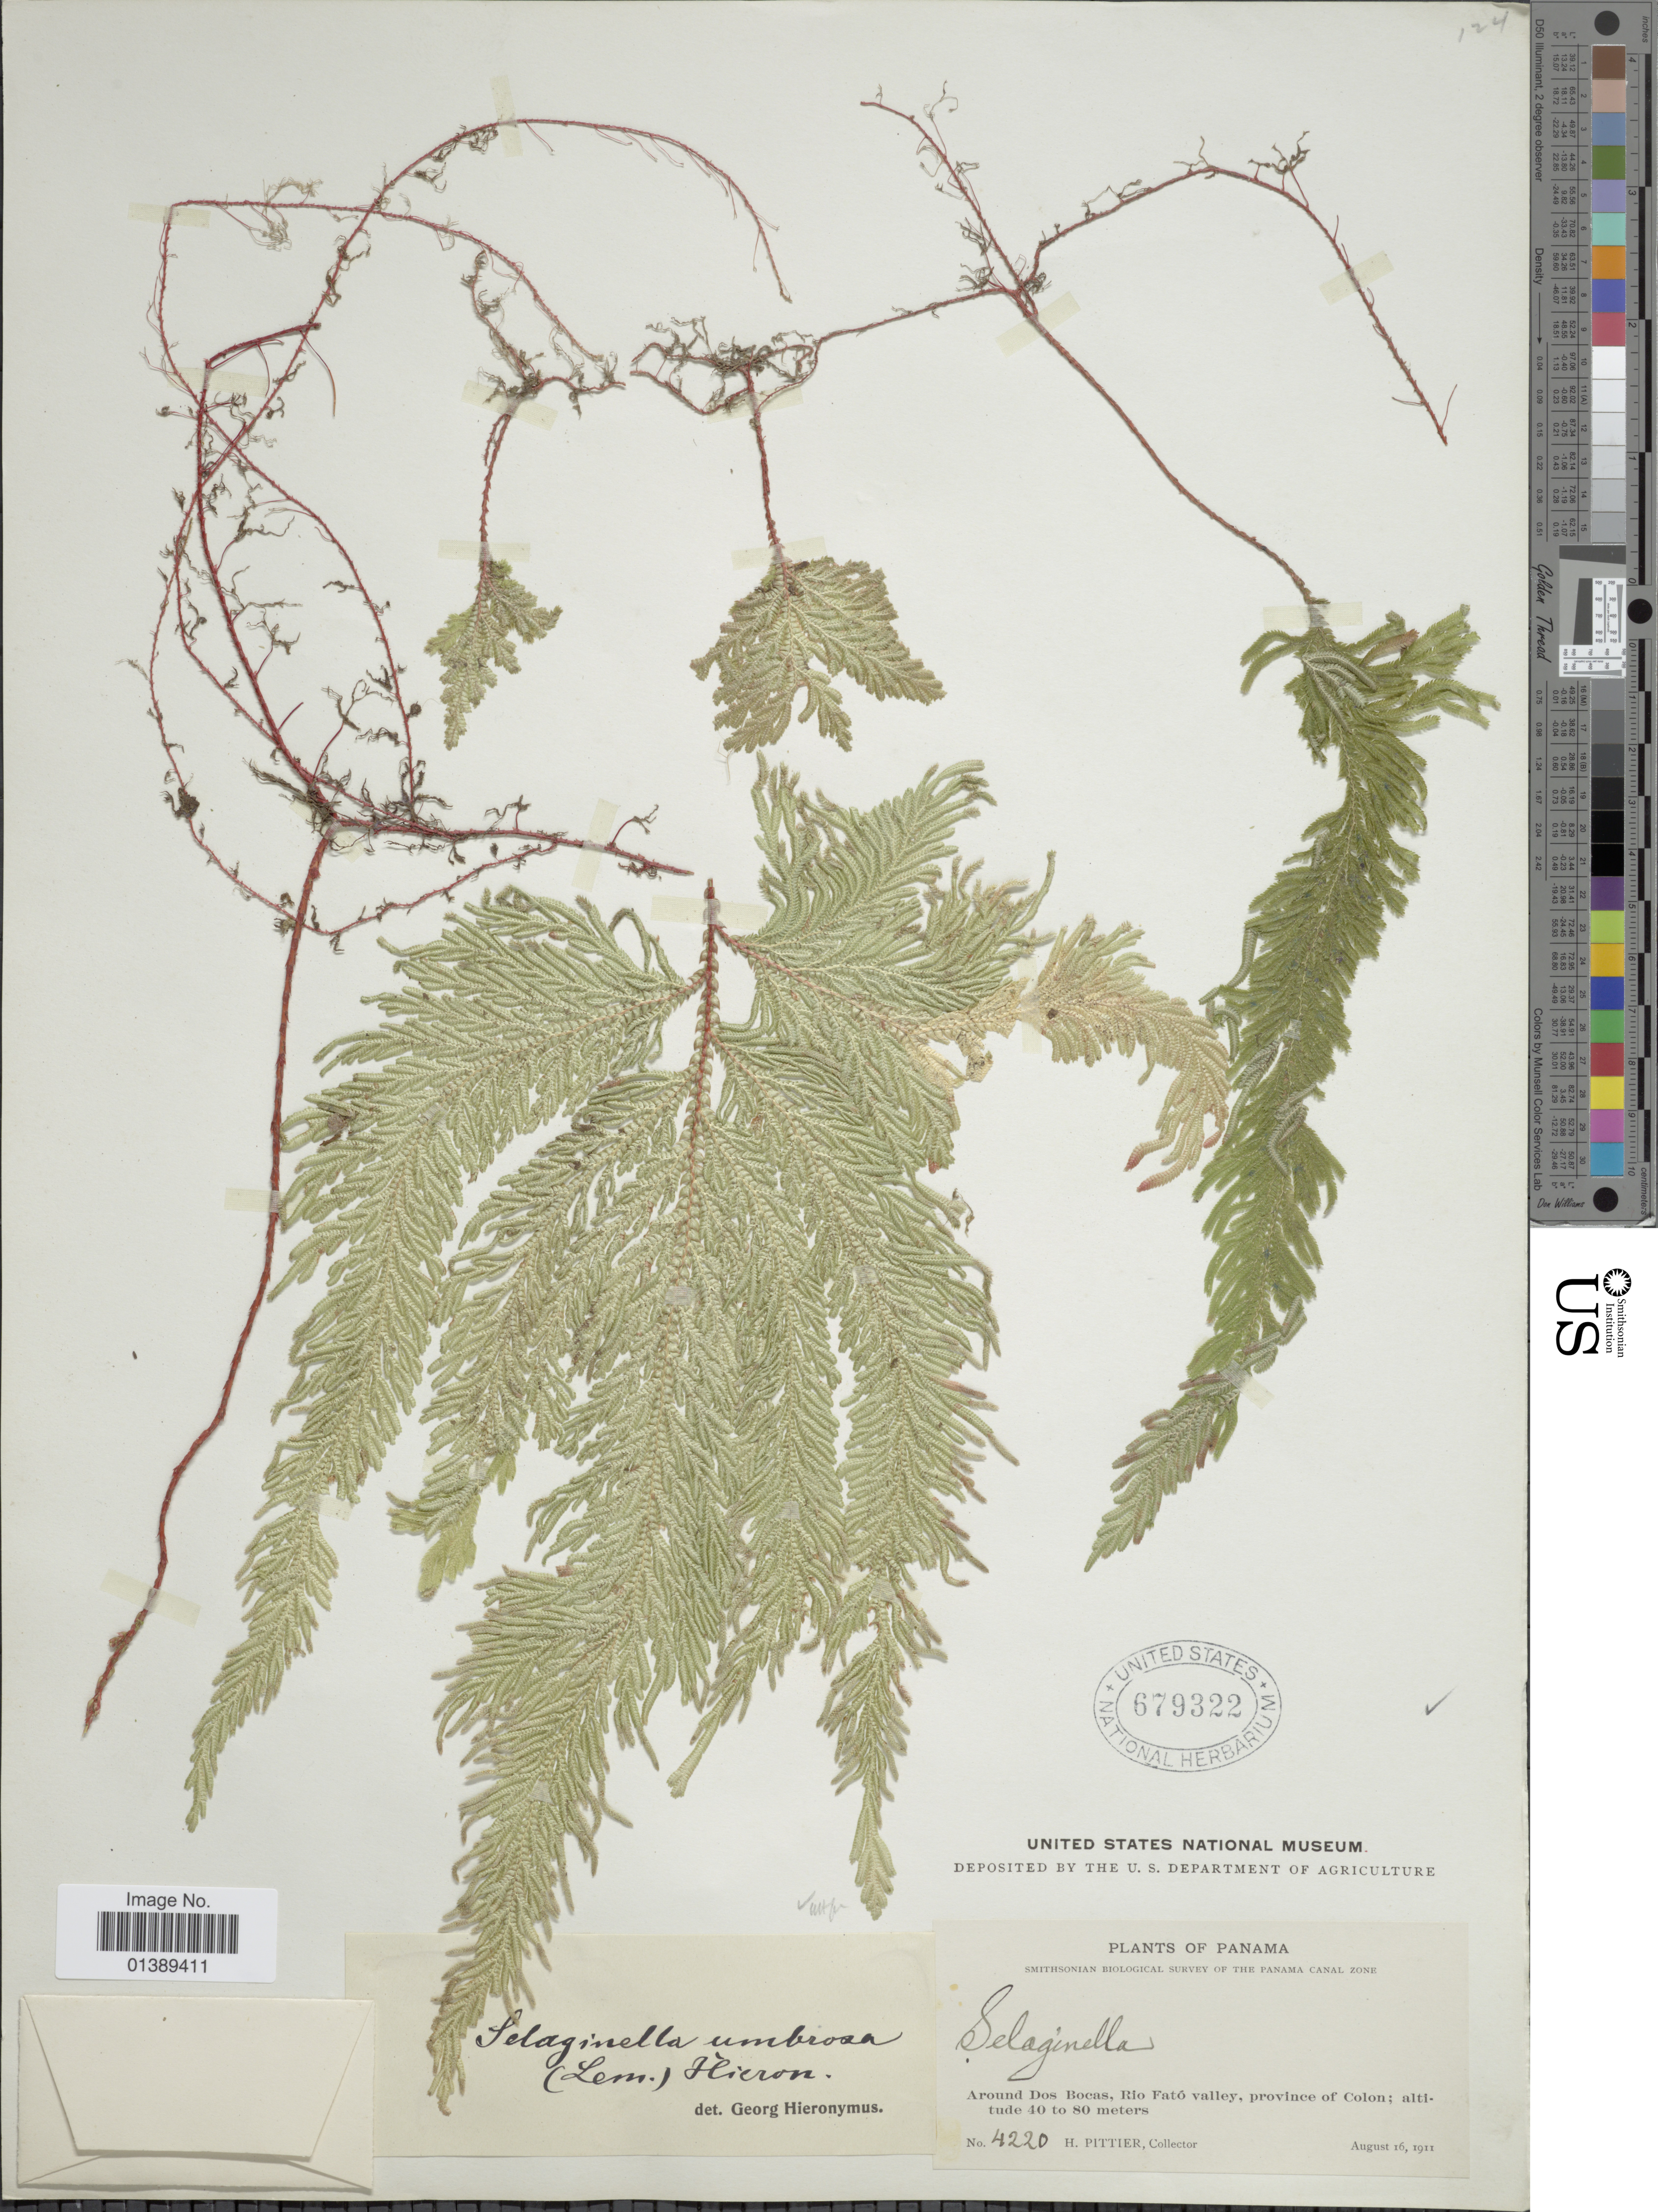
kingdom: Plantae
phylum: Tracheophyta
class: Lycopodiopsida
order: Selaginellales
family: Selaginellaceae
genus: Selaginella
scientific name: Selaginella umbrosa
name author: Lem. ex Hieron.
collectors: H. F. Pittier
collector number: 4220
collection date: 1911-08-16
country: Panama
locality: Around Dos Bocas, Rio Fató valley, province of Colon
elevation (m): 40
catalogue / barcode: US 679322